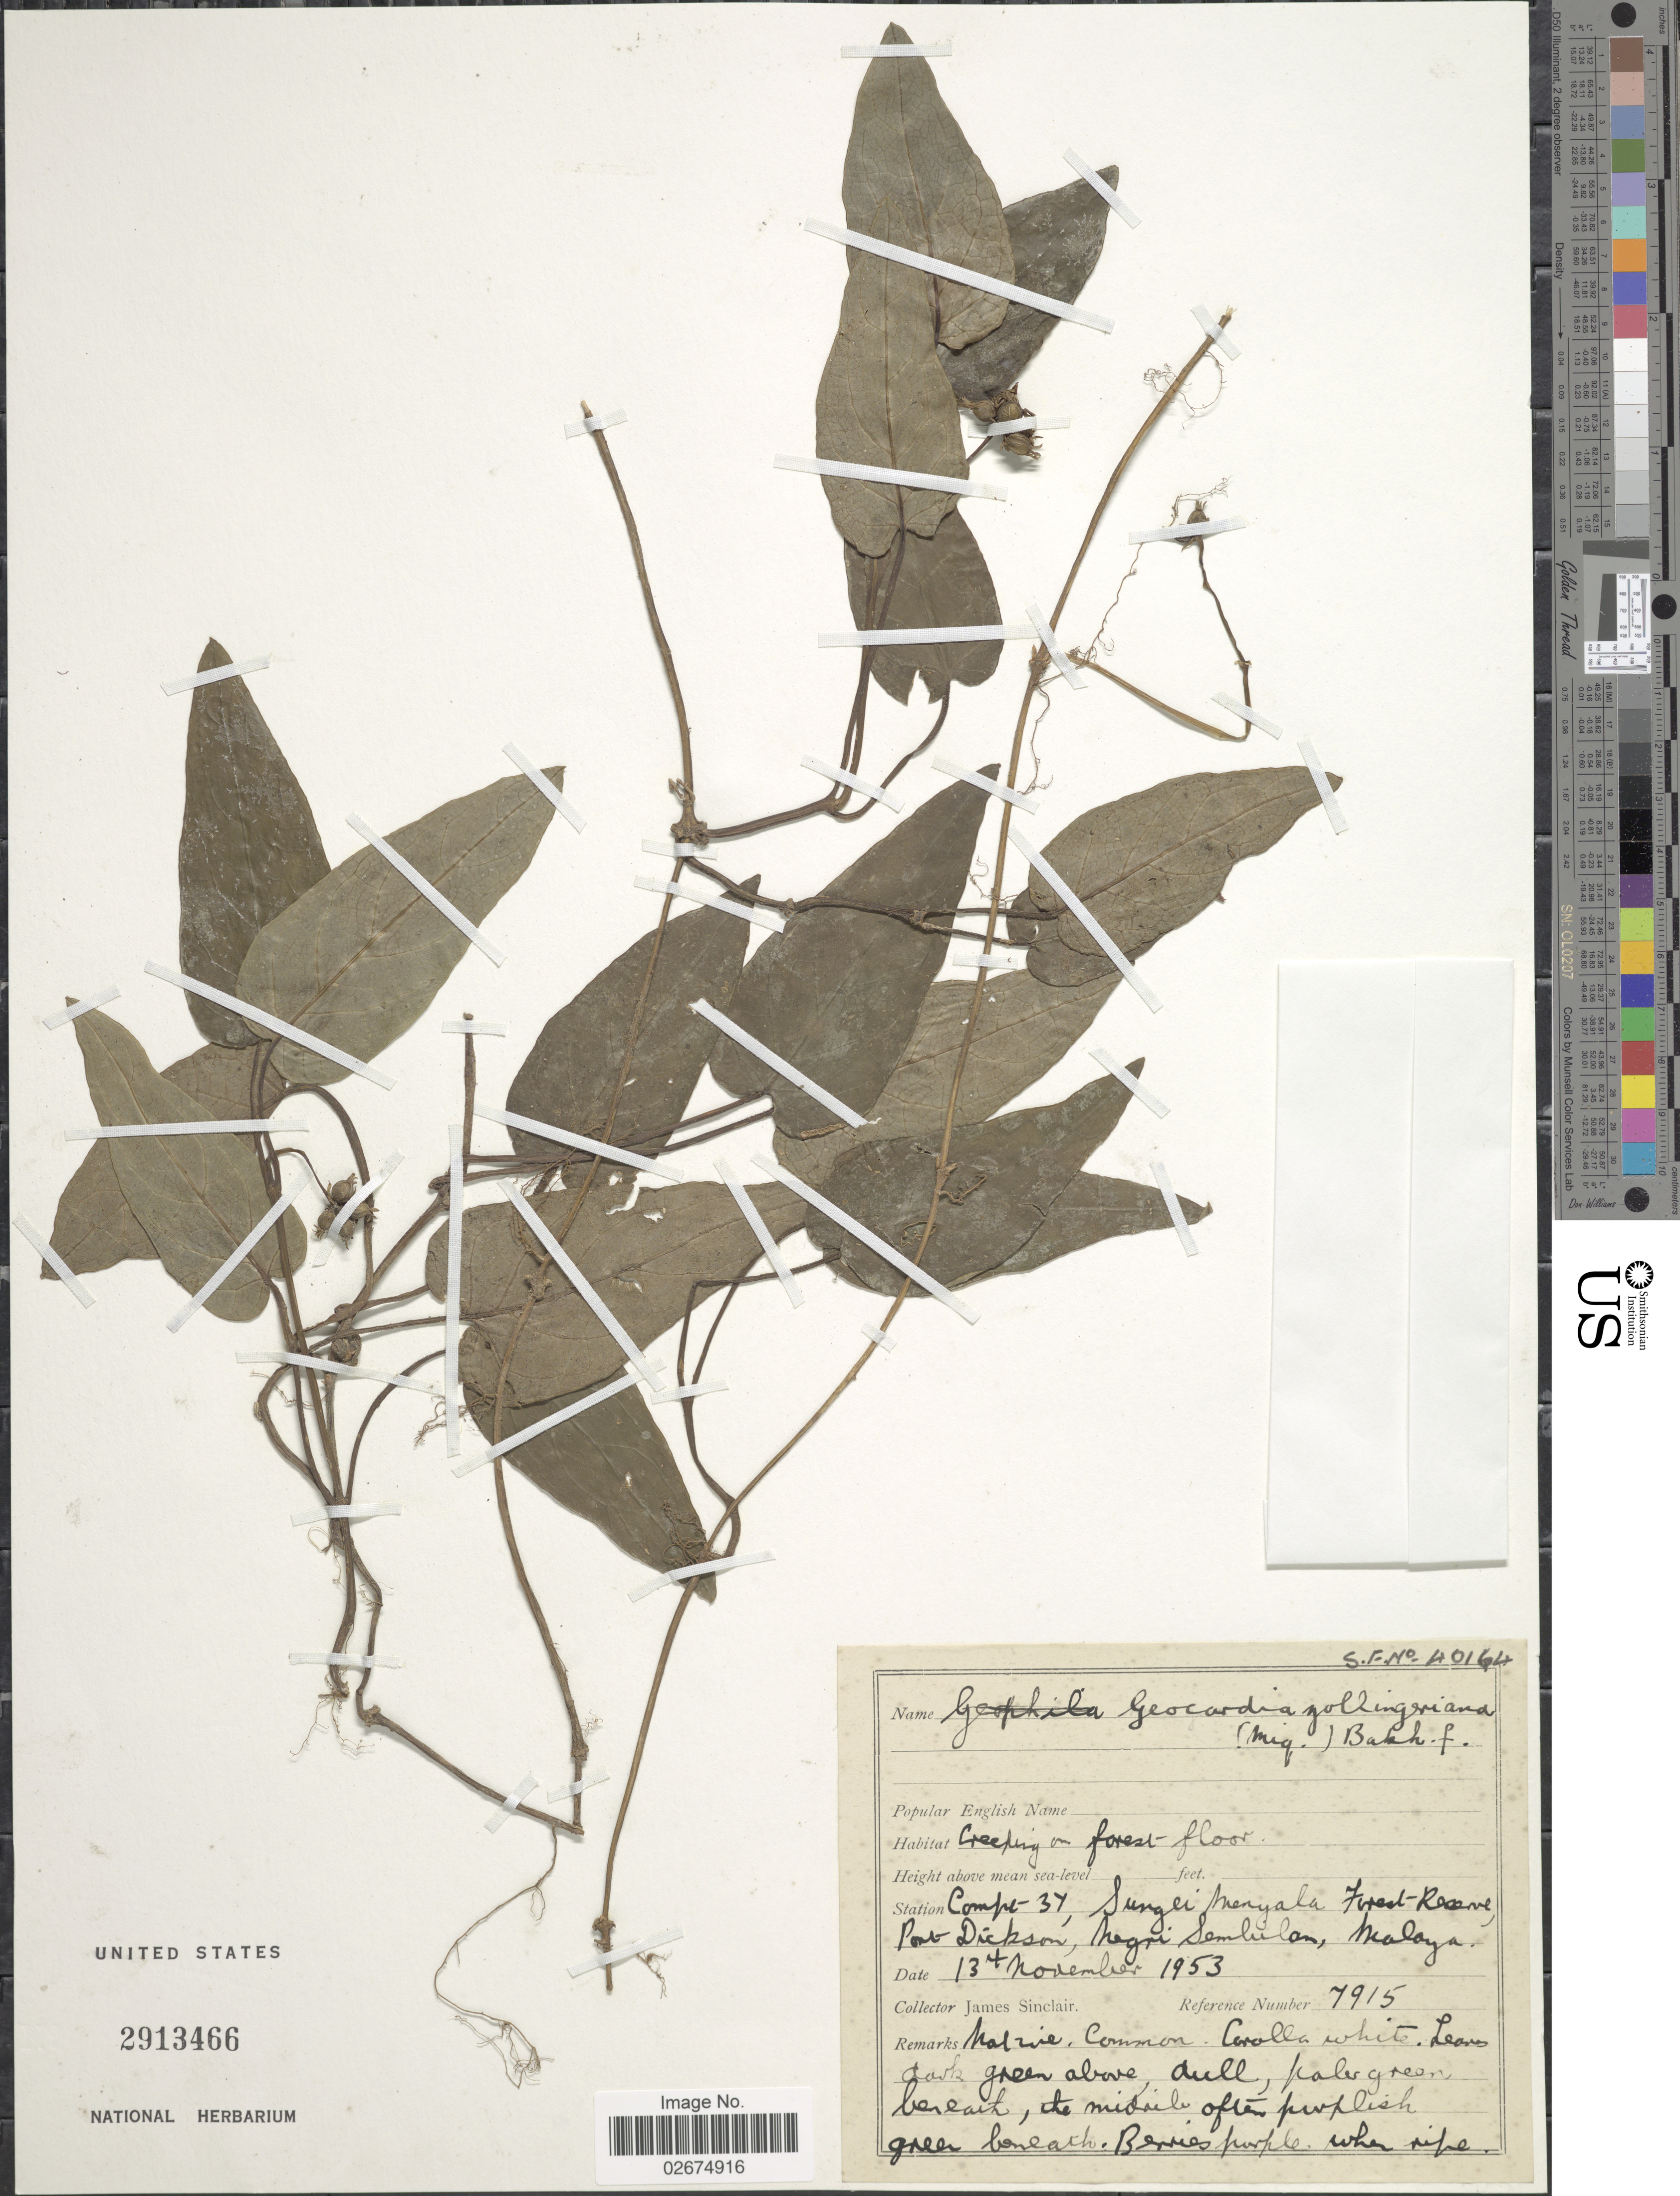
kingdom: Plantae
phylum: Tracheophyta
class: Magnoliopsida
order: Gentianales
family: Rubiaceae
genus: Geophila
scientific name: Geophila zollingeriana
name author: Miq.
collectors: J. Sinclair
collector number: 7915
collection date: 1953-11-13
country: Malaysia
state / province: Negeri Sembilan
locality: Compe-37, Sungei Menyala Forest Reserve, Port Dickson, Negri Sembilan, Malaya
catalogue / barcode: US 2913466